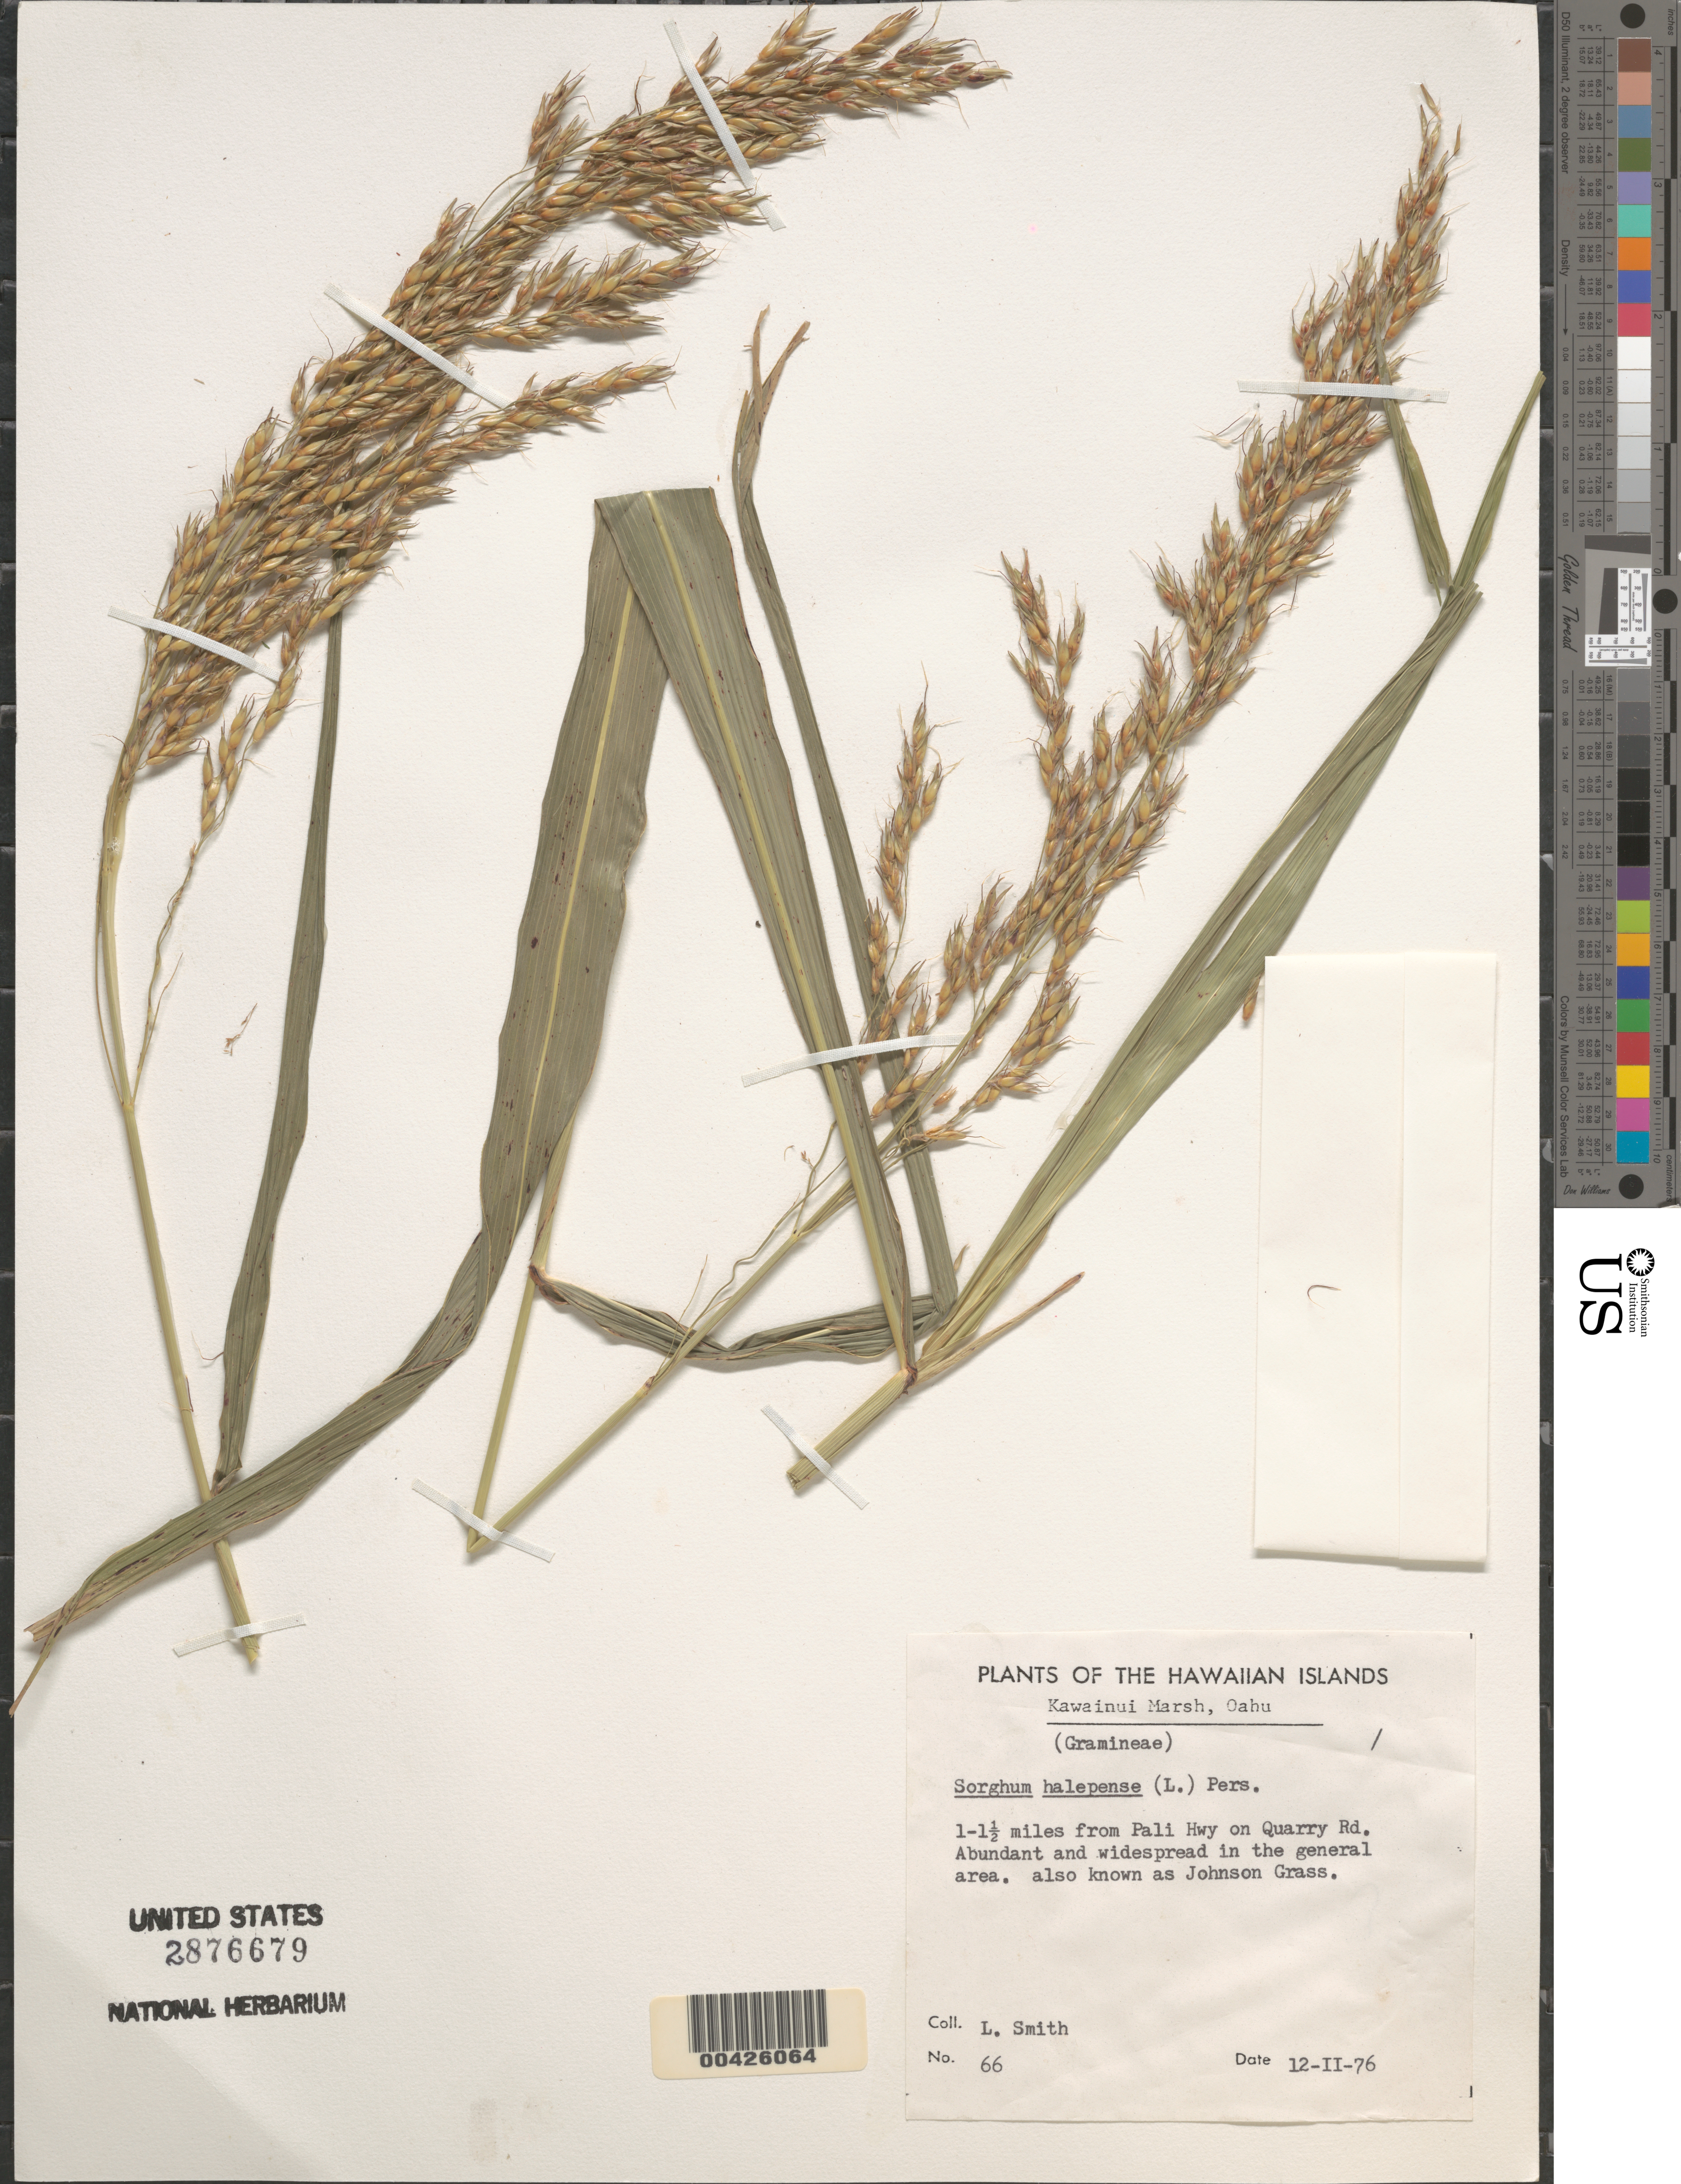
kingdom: Plantae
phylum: Tracheophyta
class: Liliopsida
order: Poales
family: Poaceae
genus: Sorghum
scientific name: Sorghum halepense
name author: (L.) Pers.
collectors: L. Smith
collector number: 66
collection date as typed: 12 Feb 1976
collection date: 1976-02-12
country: United States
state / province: Hawaii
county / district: Honolulu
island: Oahu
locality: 1 to 1.5 mi from Pali Highway on Quarry Road. Kawainui Marsh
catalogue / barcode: US 2876679